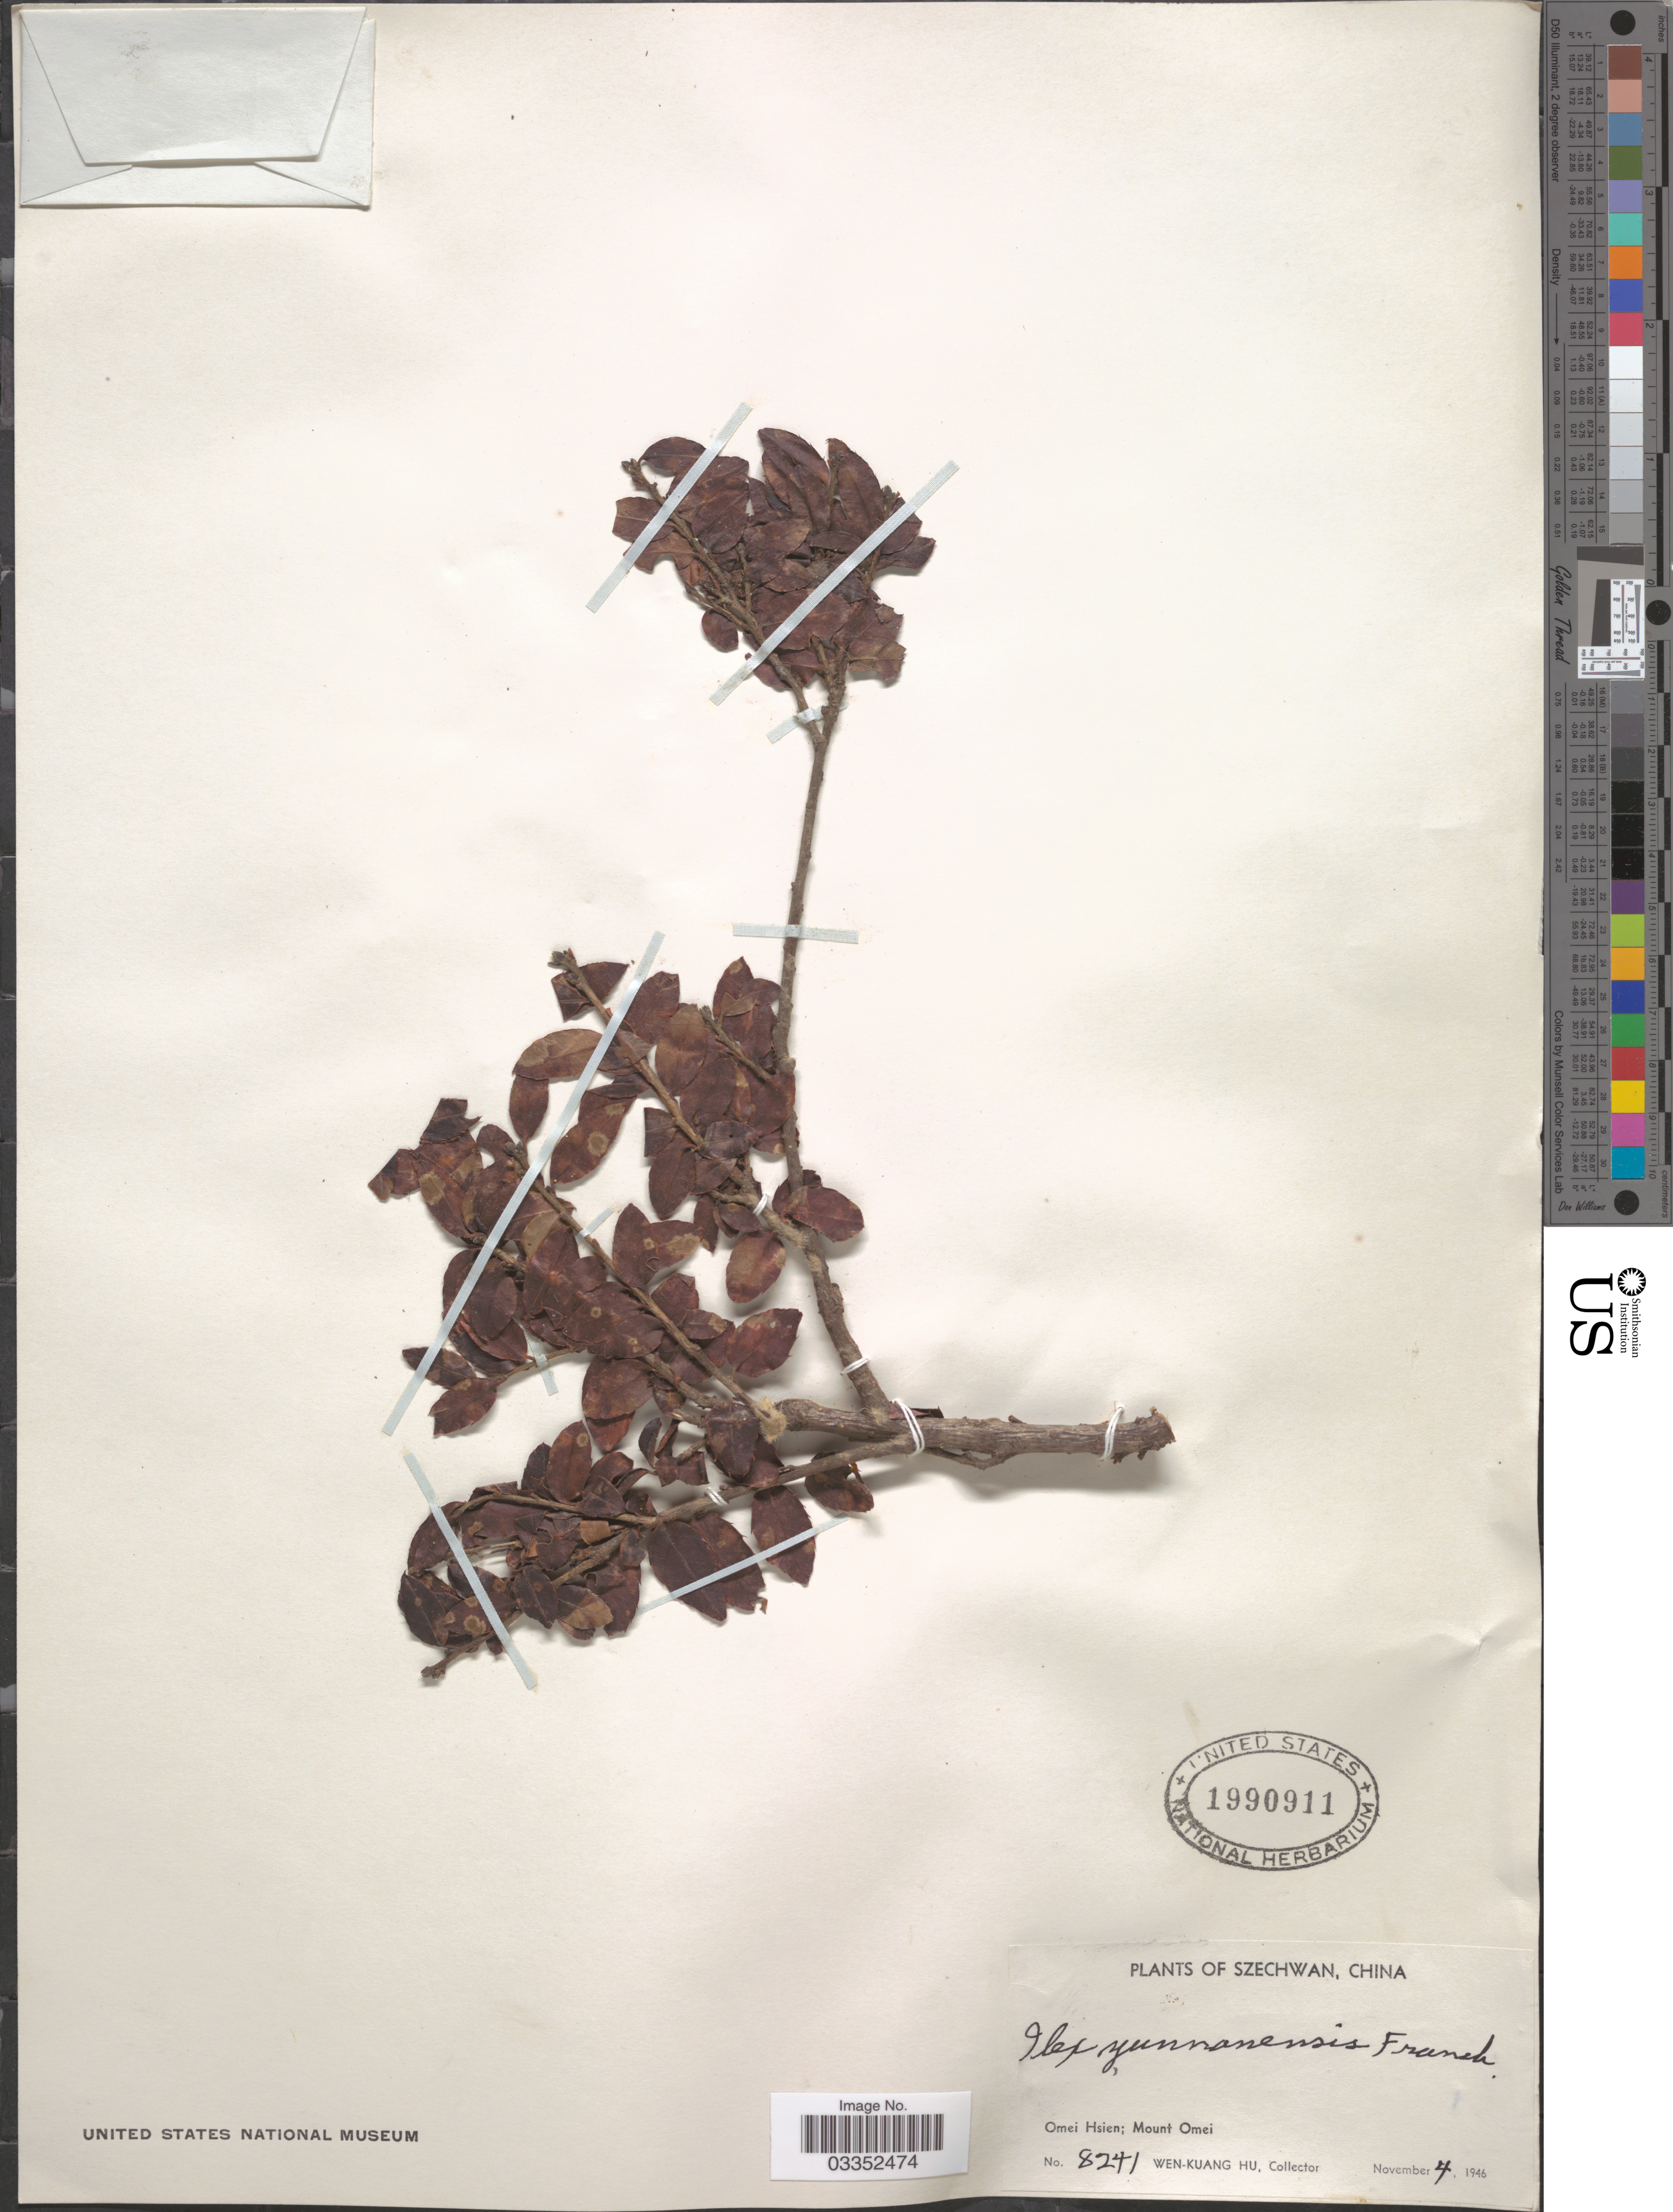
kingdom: Plantae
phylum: Tracheophyta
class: Magnoliopsida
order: Aquifoliales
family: Aquifoliaceae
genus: Ilex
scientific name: Ilex yunnanensis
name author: Franch.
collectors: W. K. Hu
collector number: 8241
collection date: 1946-11-04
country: China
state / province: Sichuan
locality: Szechwan, Omei Hsien; Mount Omei.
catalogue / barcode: US 1990911